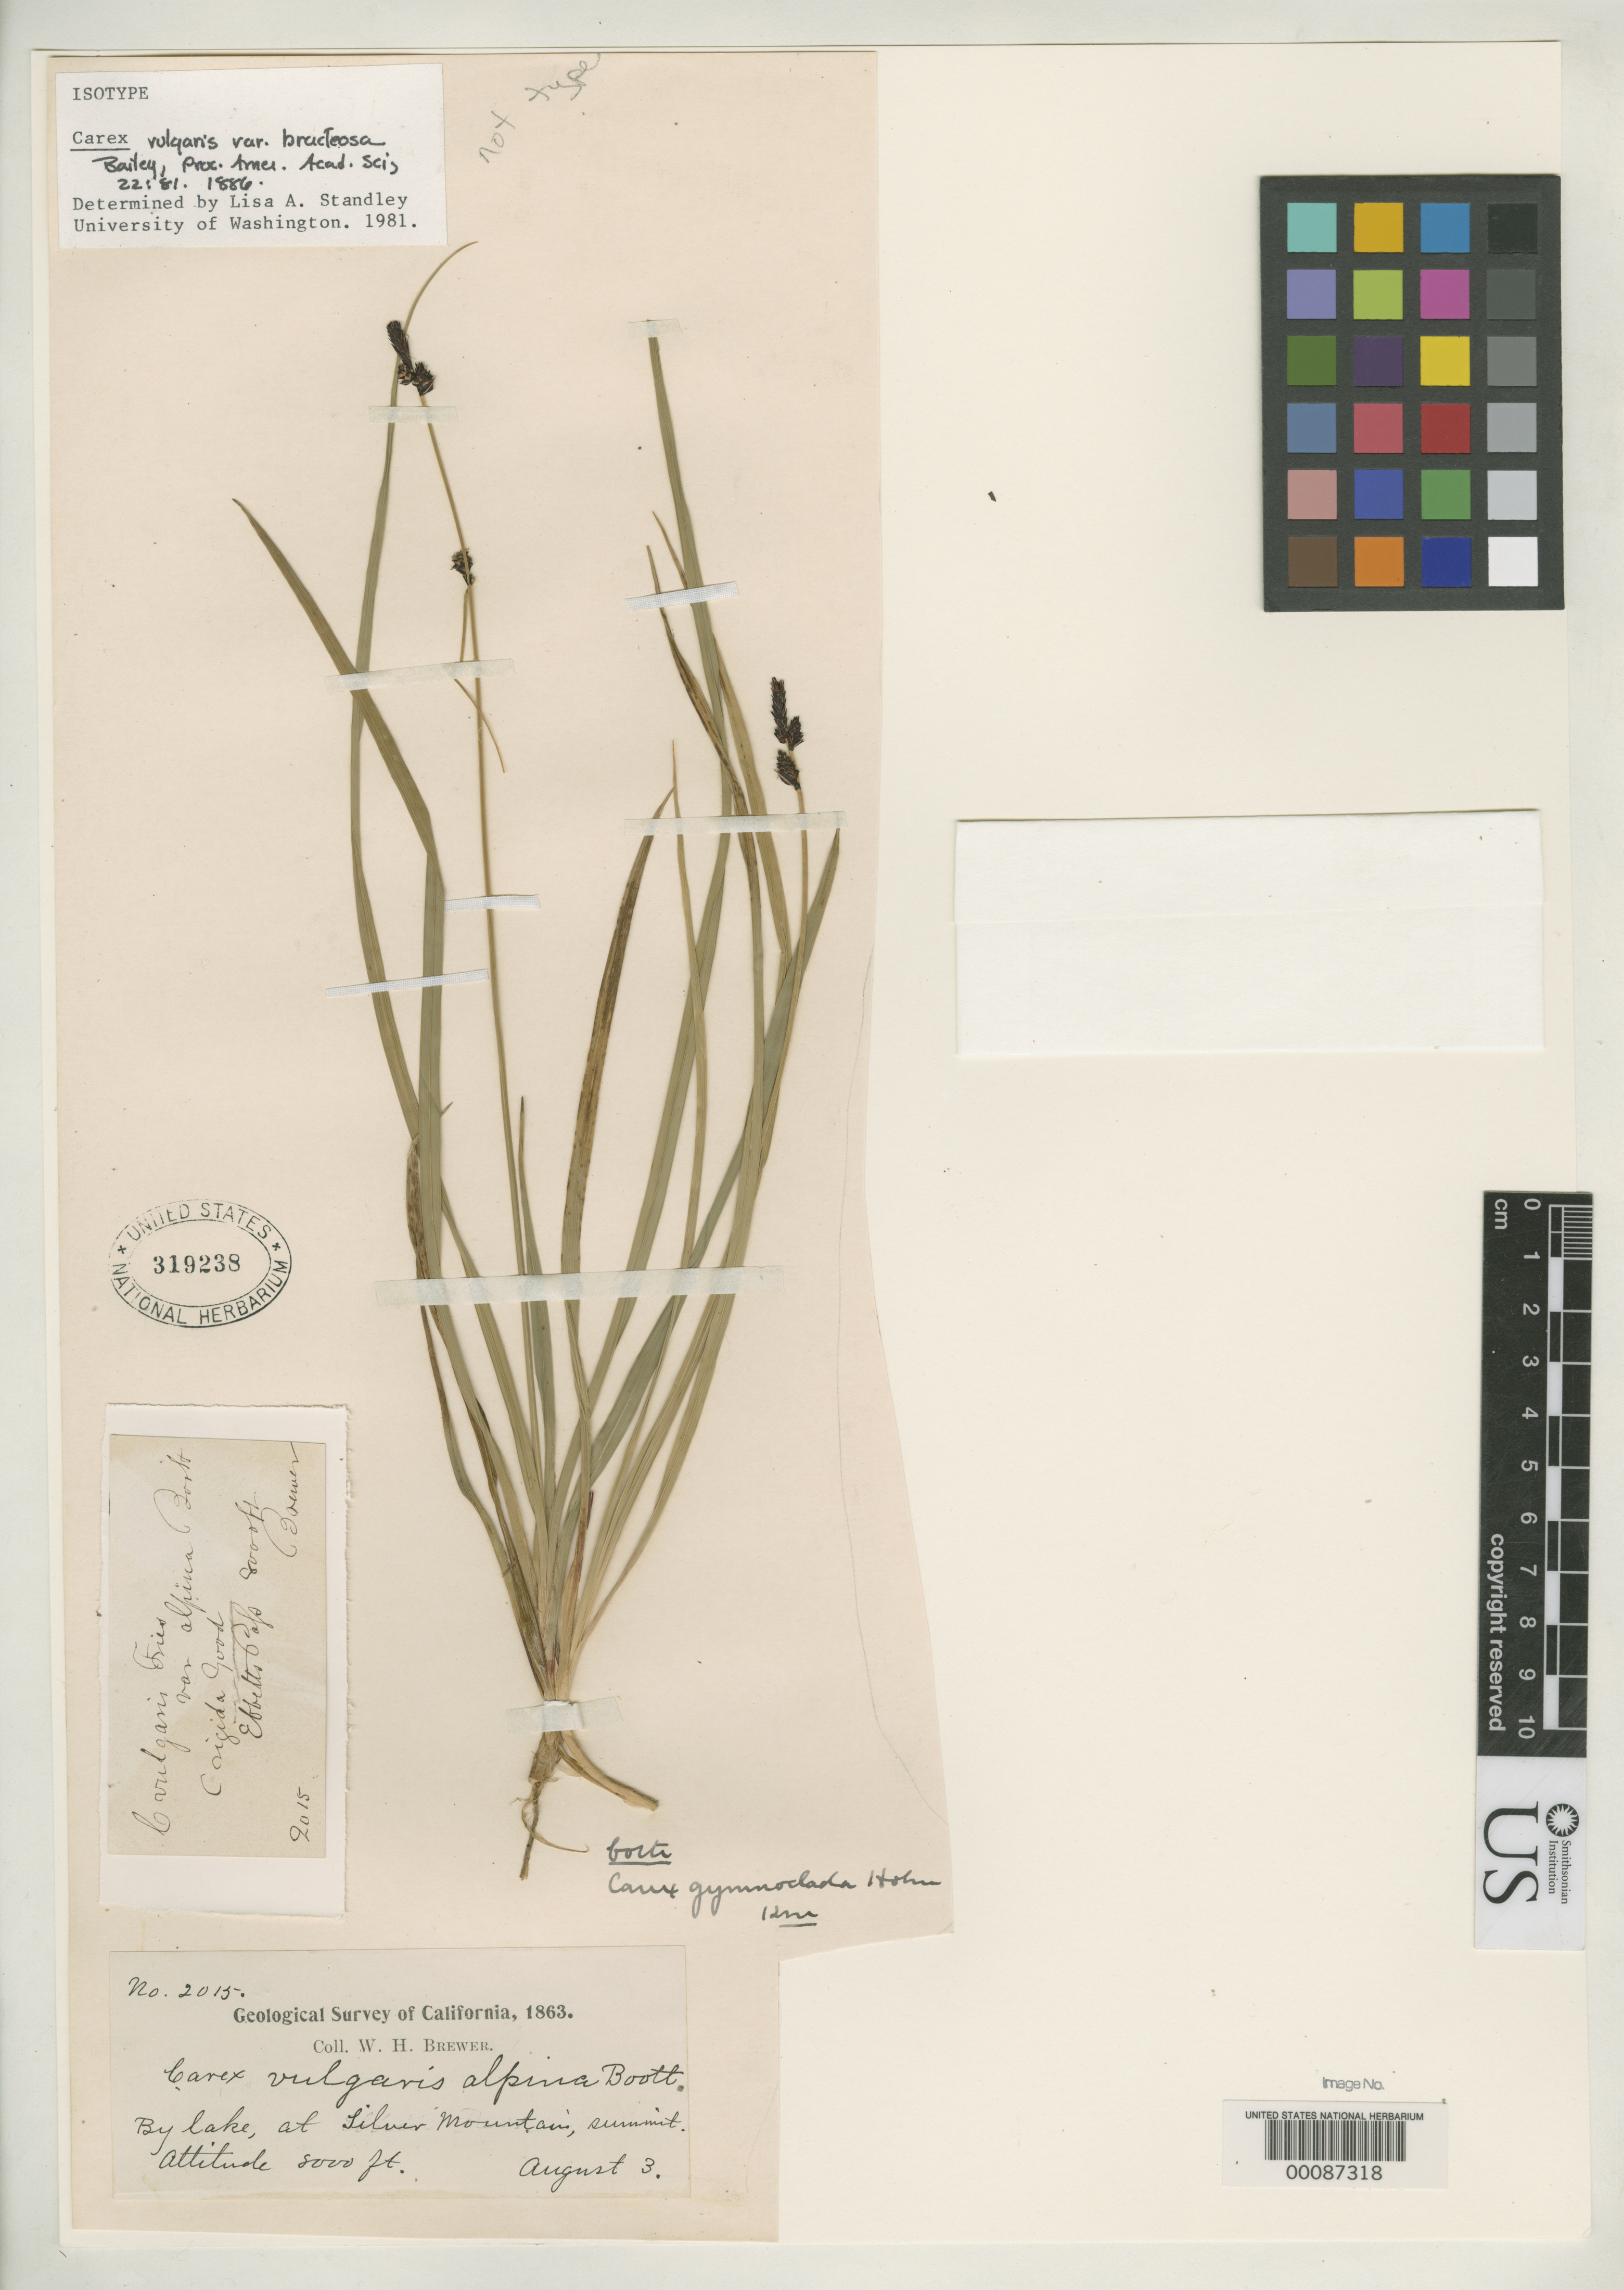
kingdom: Plantae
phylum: Tracheophyta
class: Liliopsida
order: Poales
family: Cyperaceae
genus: Carex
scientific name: Carex vulgaris var. bracteosa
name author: L.H. Bailey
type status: Isotype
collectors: W. H. Brewer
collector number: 2015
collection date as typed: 03 Aug 1863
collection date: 1863-08-03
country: United States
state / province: California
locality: By lake at Ebbet's Pass; alt. 8000 ft.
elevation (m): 2438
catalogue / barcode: US 319238